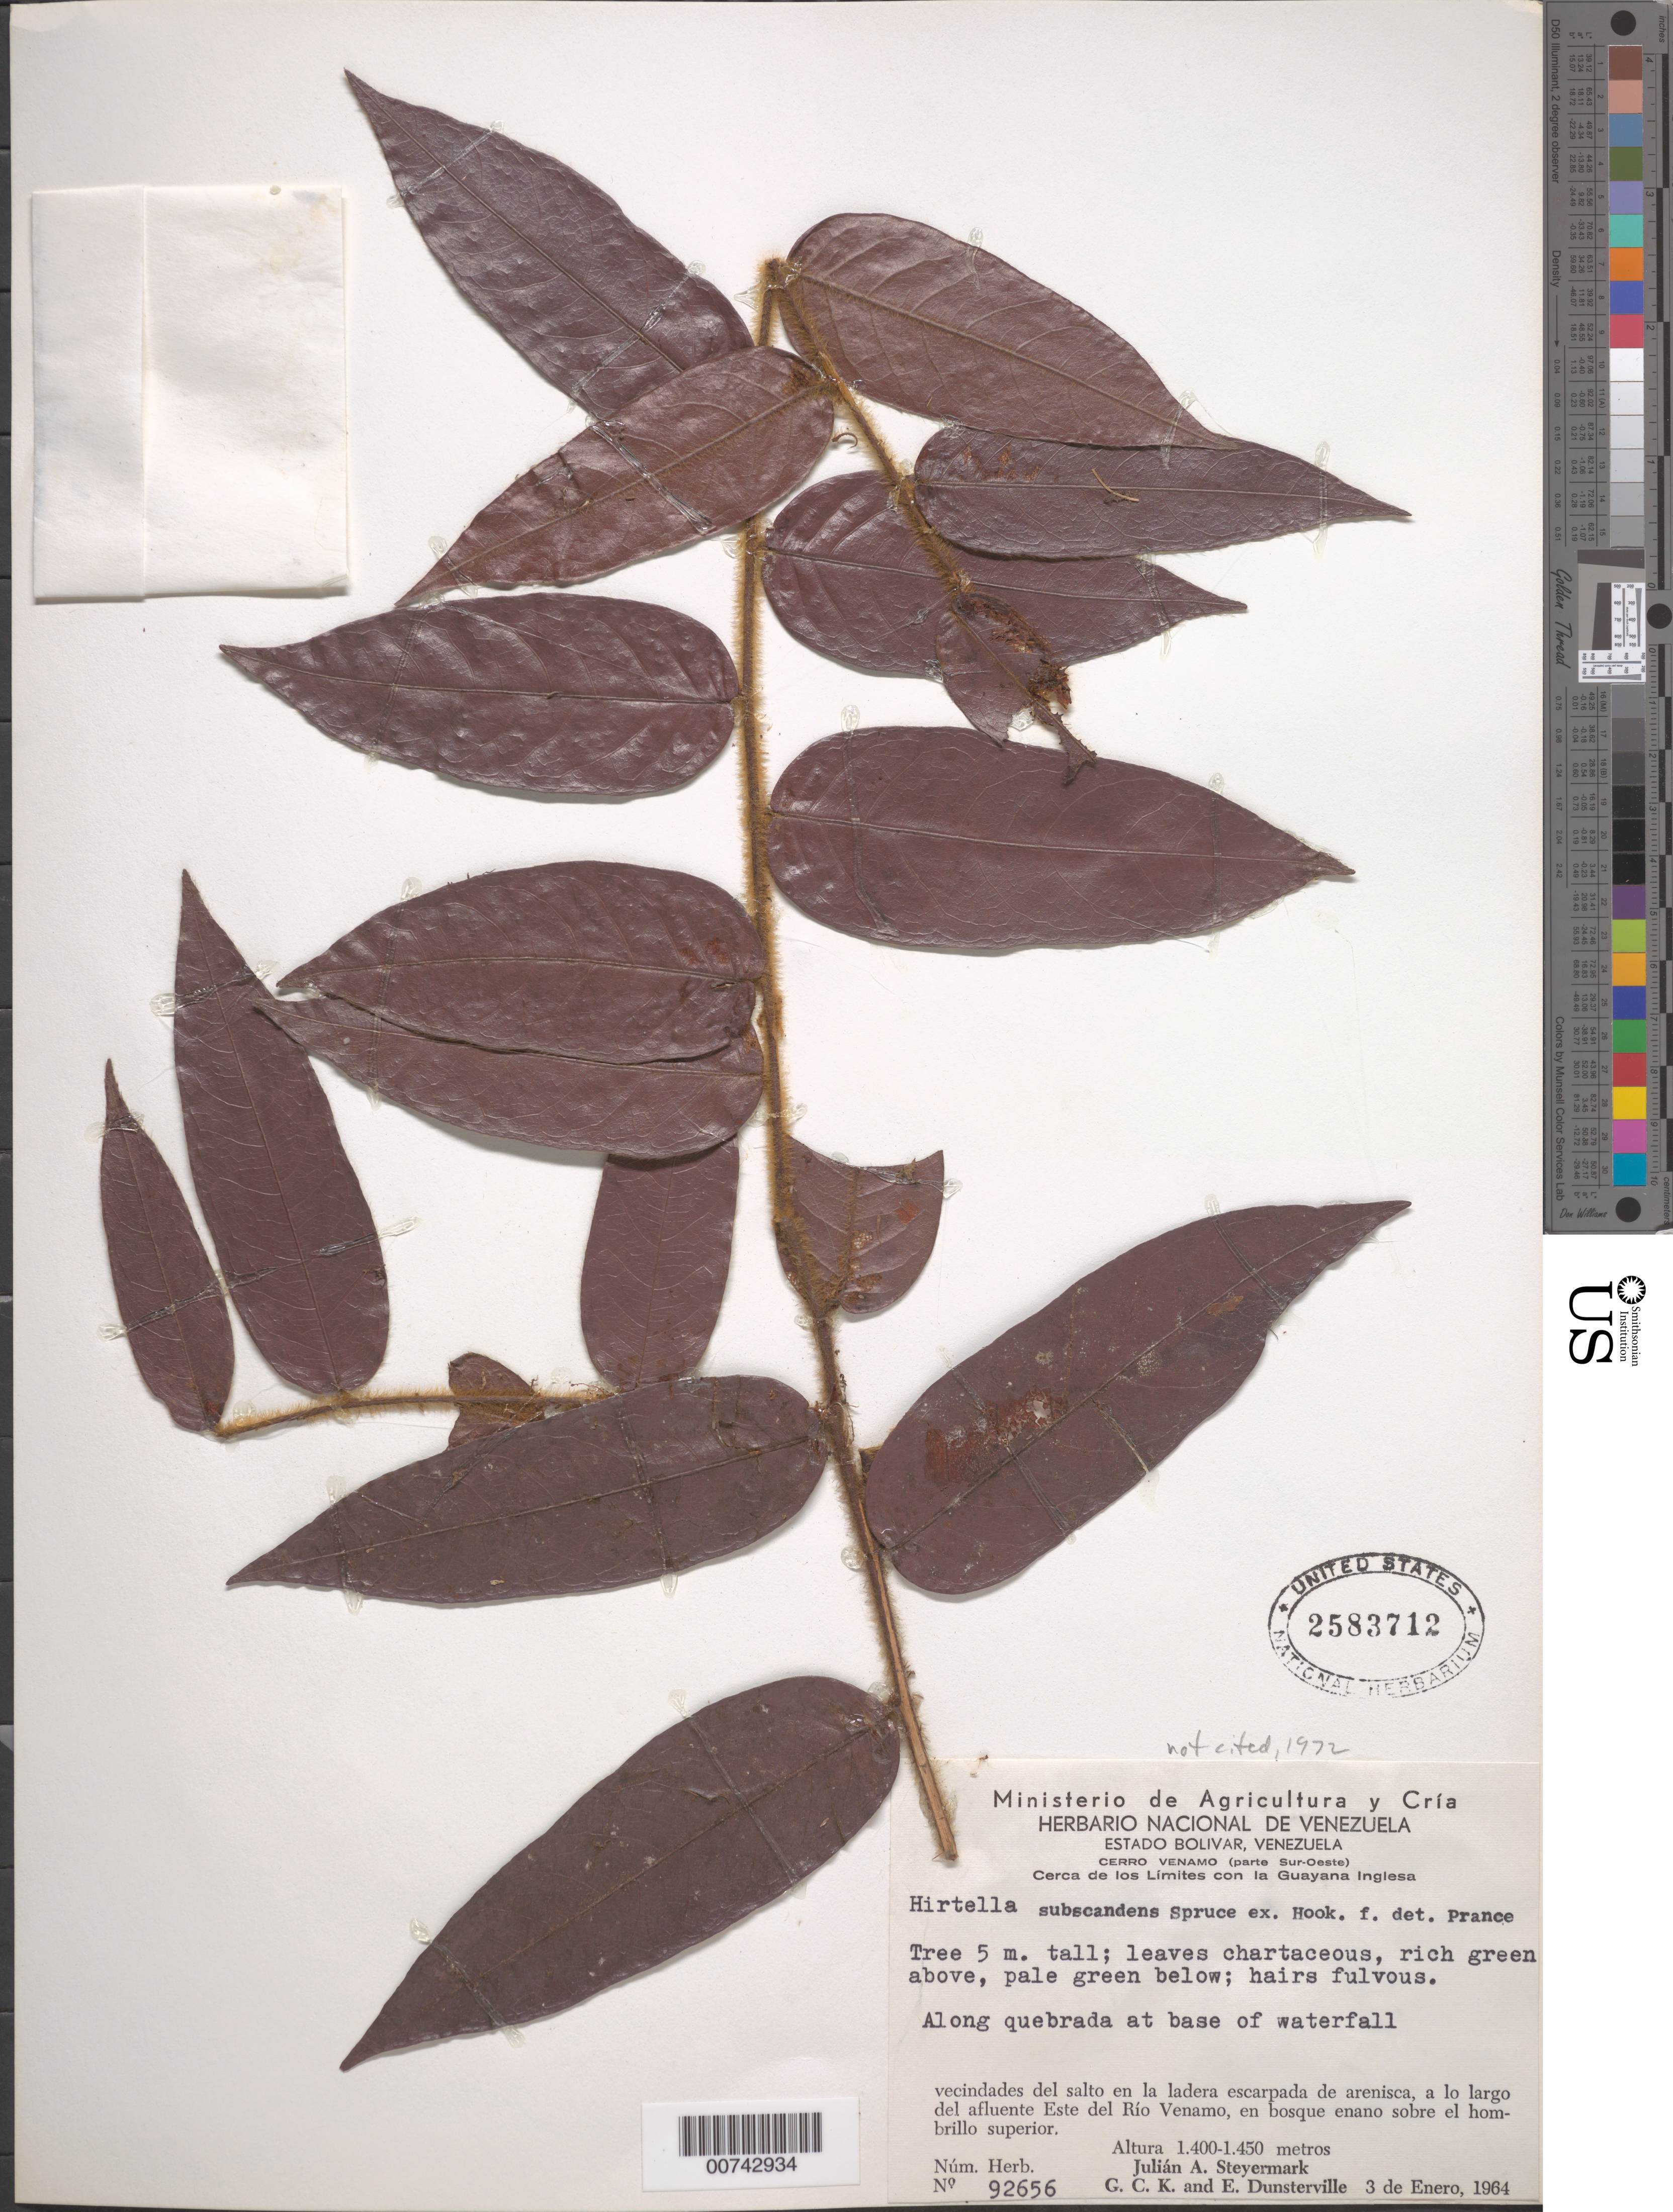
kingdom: Plantae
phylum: Tracheophyta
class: Magnoliopsida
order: Malpighiales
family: Chrysobalanaceae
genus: Hirtella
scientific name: Hirtella subscandens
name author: Spruce ex Hook. f.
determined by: Prance, G. T.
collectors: J. Steyermark, G. C. K. Dunsterville & E. Dunsterville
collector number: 92656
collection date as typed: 3-Jan-64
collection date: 1964-01-03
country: Venezuela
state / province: Bolívar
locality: Cerro Venamo, a lo largo del afluente Este del Río Venamo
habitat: Quebrada at base of waterfall; en bosque enano sobre el hombrillo superior, vecinades del salto en la ladera escarpada de arenisca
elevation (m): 1400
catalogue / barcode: US 2583712